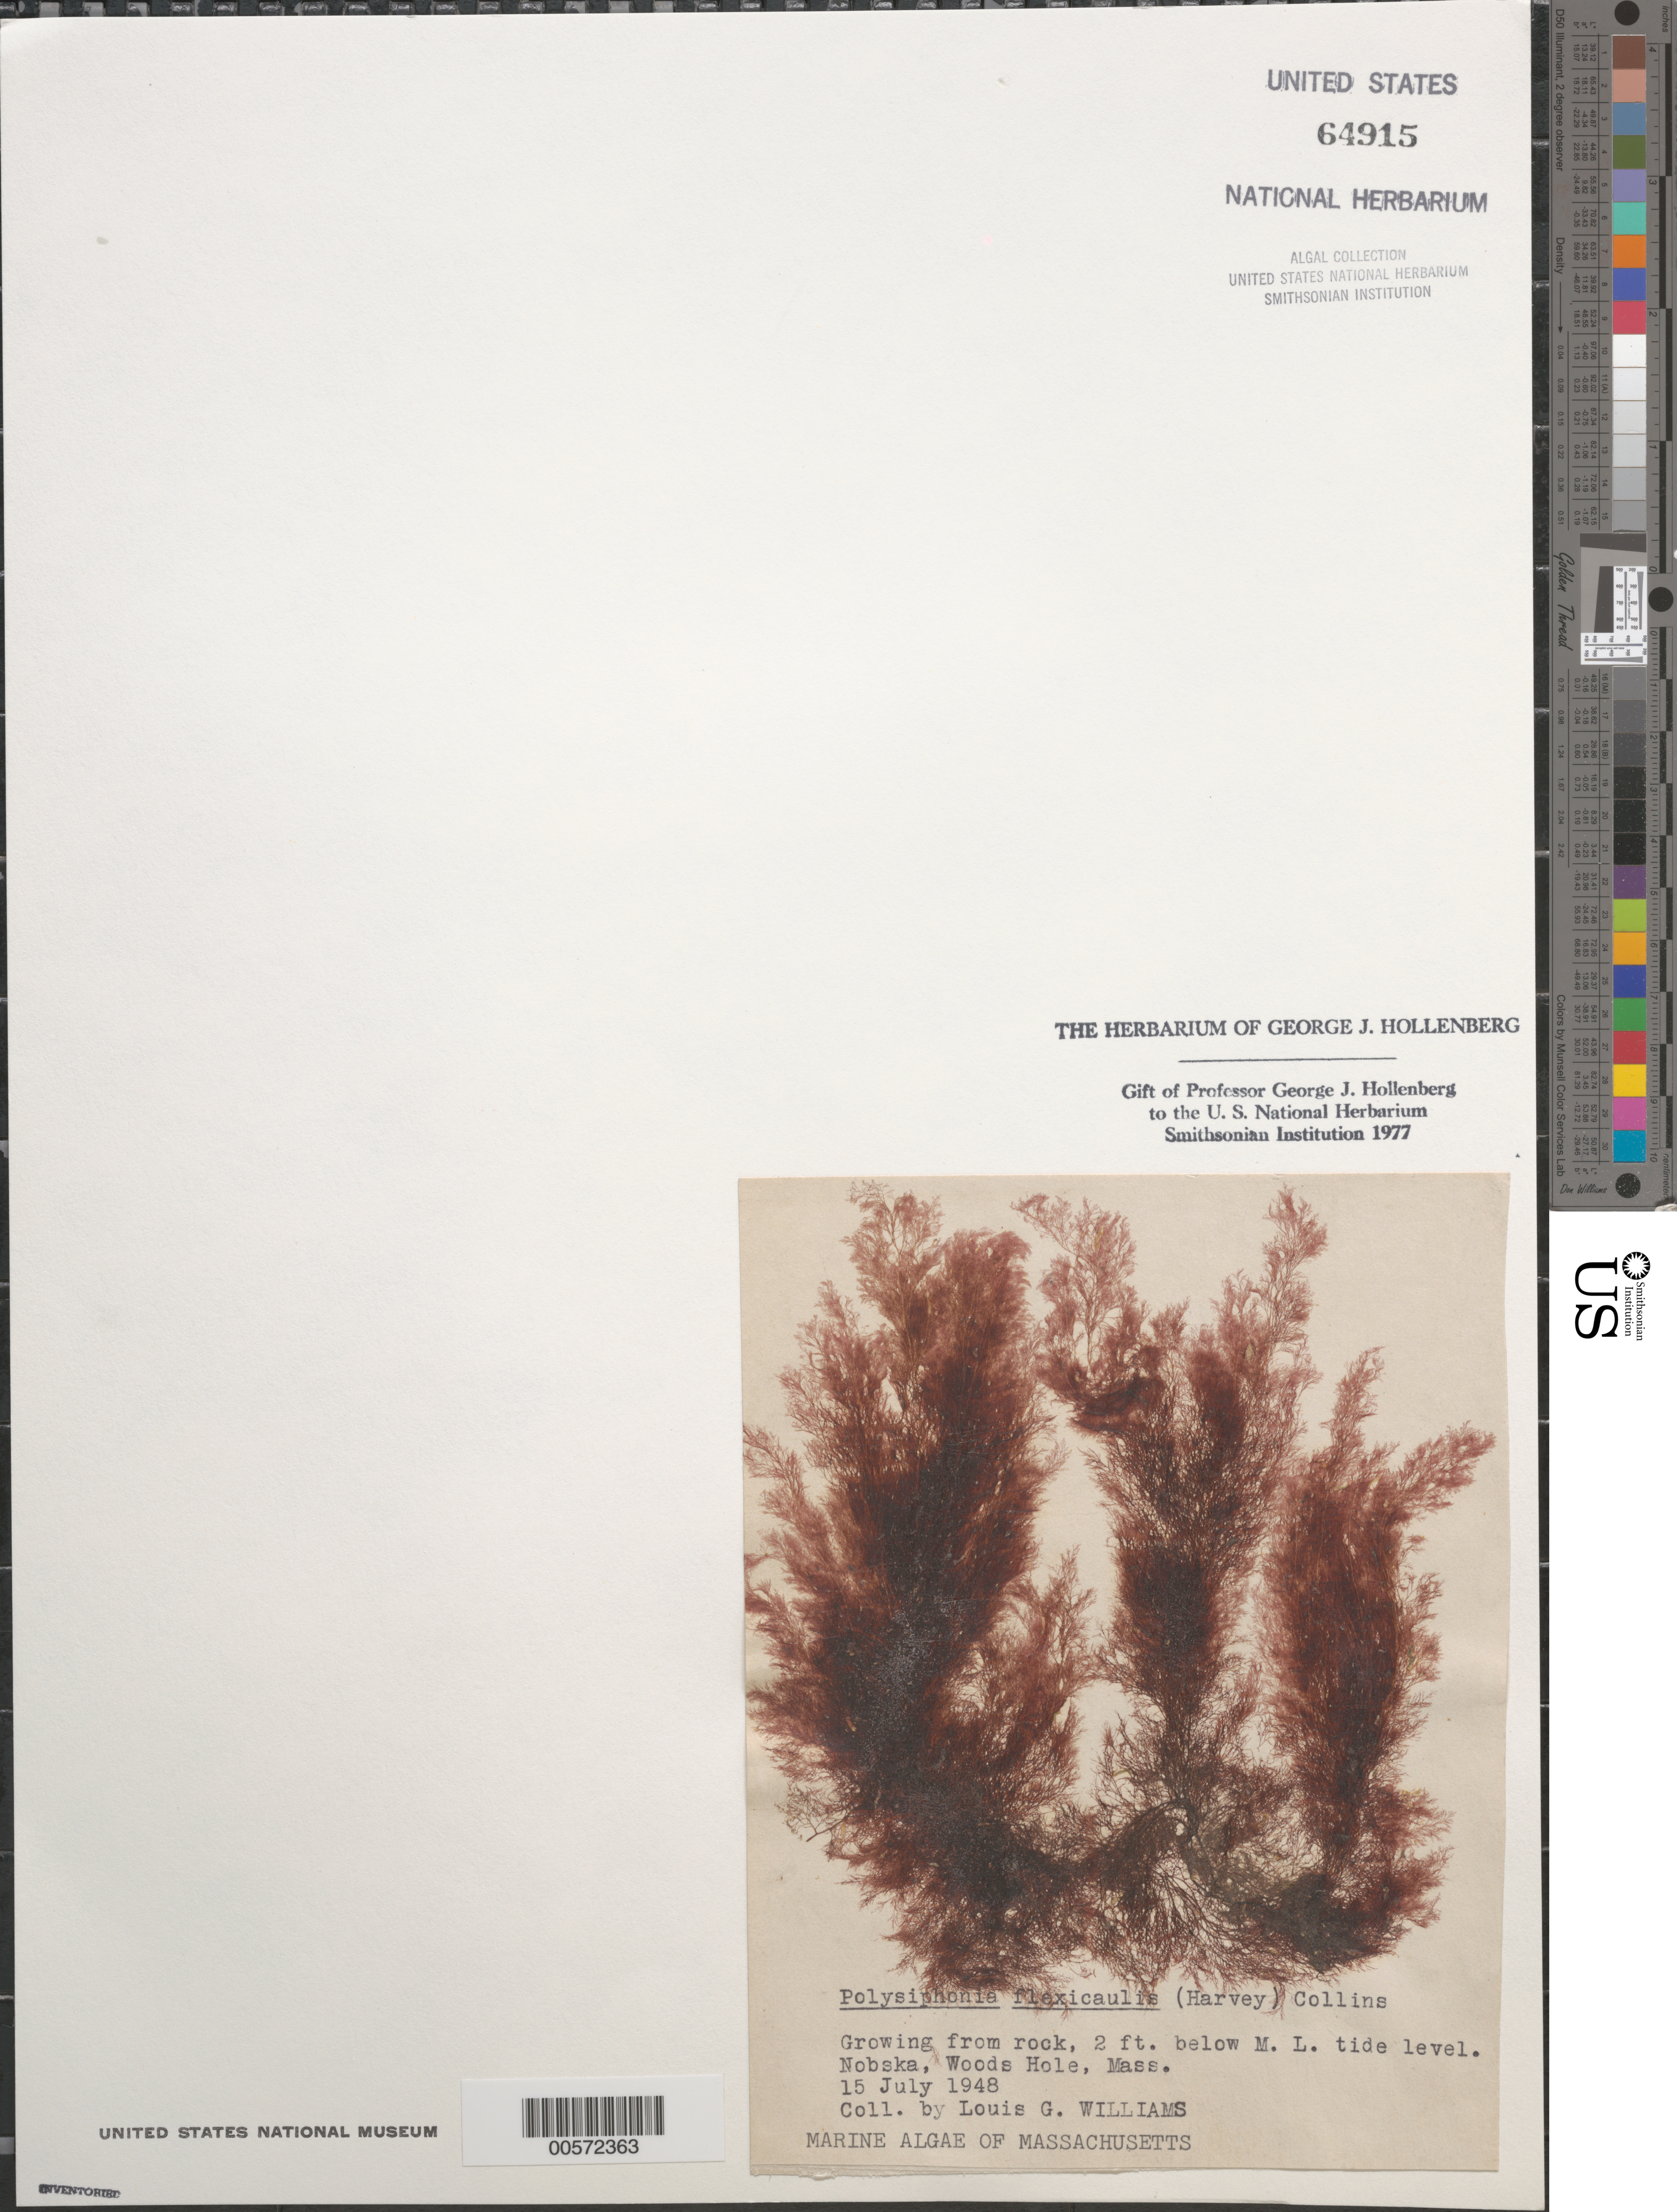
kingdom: Plantae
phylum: Rhodophyta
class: Florideophyceae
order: Ceramiales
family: Rhodomelaceae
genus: Leptosiphonia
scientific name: Leptosiphonia flexicaulis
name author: (Harv.) Savoie & G.W. Saunders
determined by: Algae name updating Project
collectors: L. G. Williams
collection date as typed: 15 Jul 1948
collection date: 1948-07-15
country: United States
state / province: Massachusetts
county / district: Barnstable County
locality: Nobska, Woods Hole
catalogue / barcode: US 64915